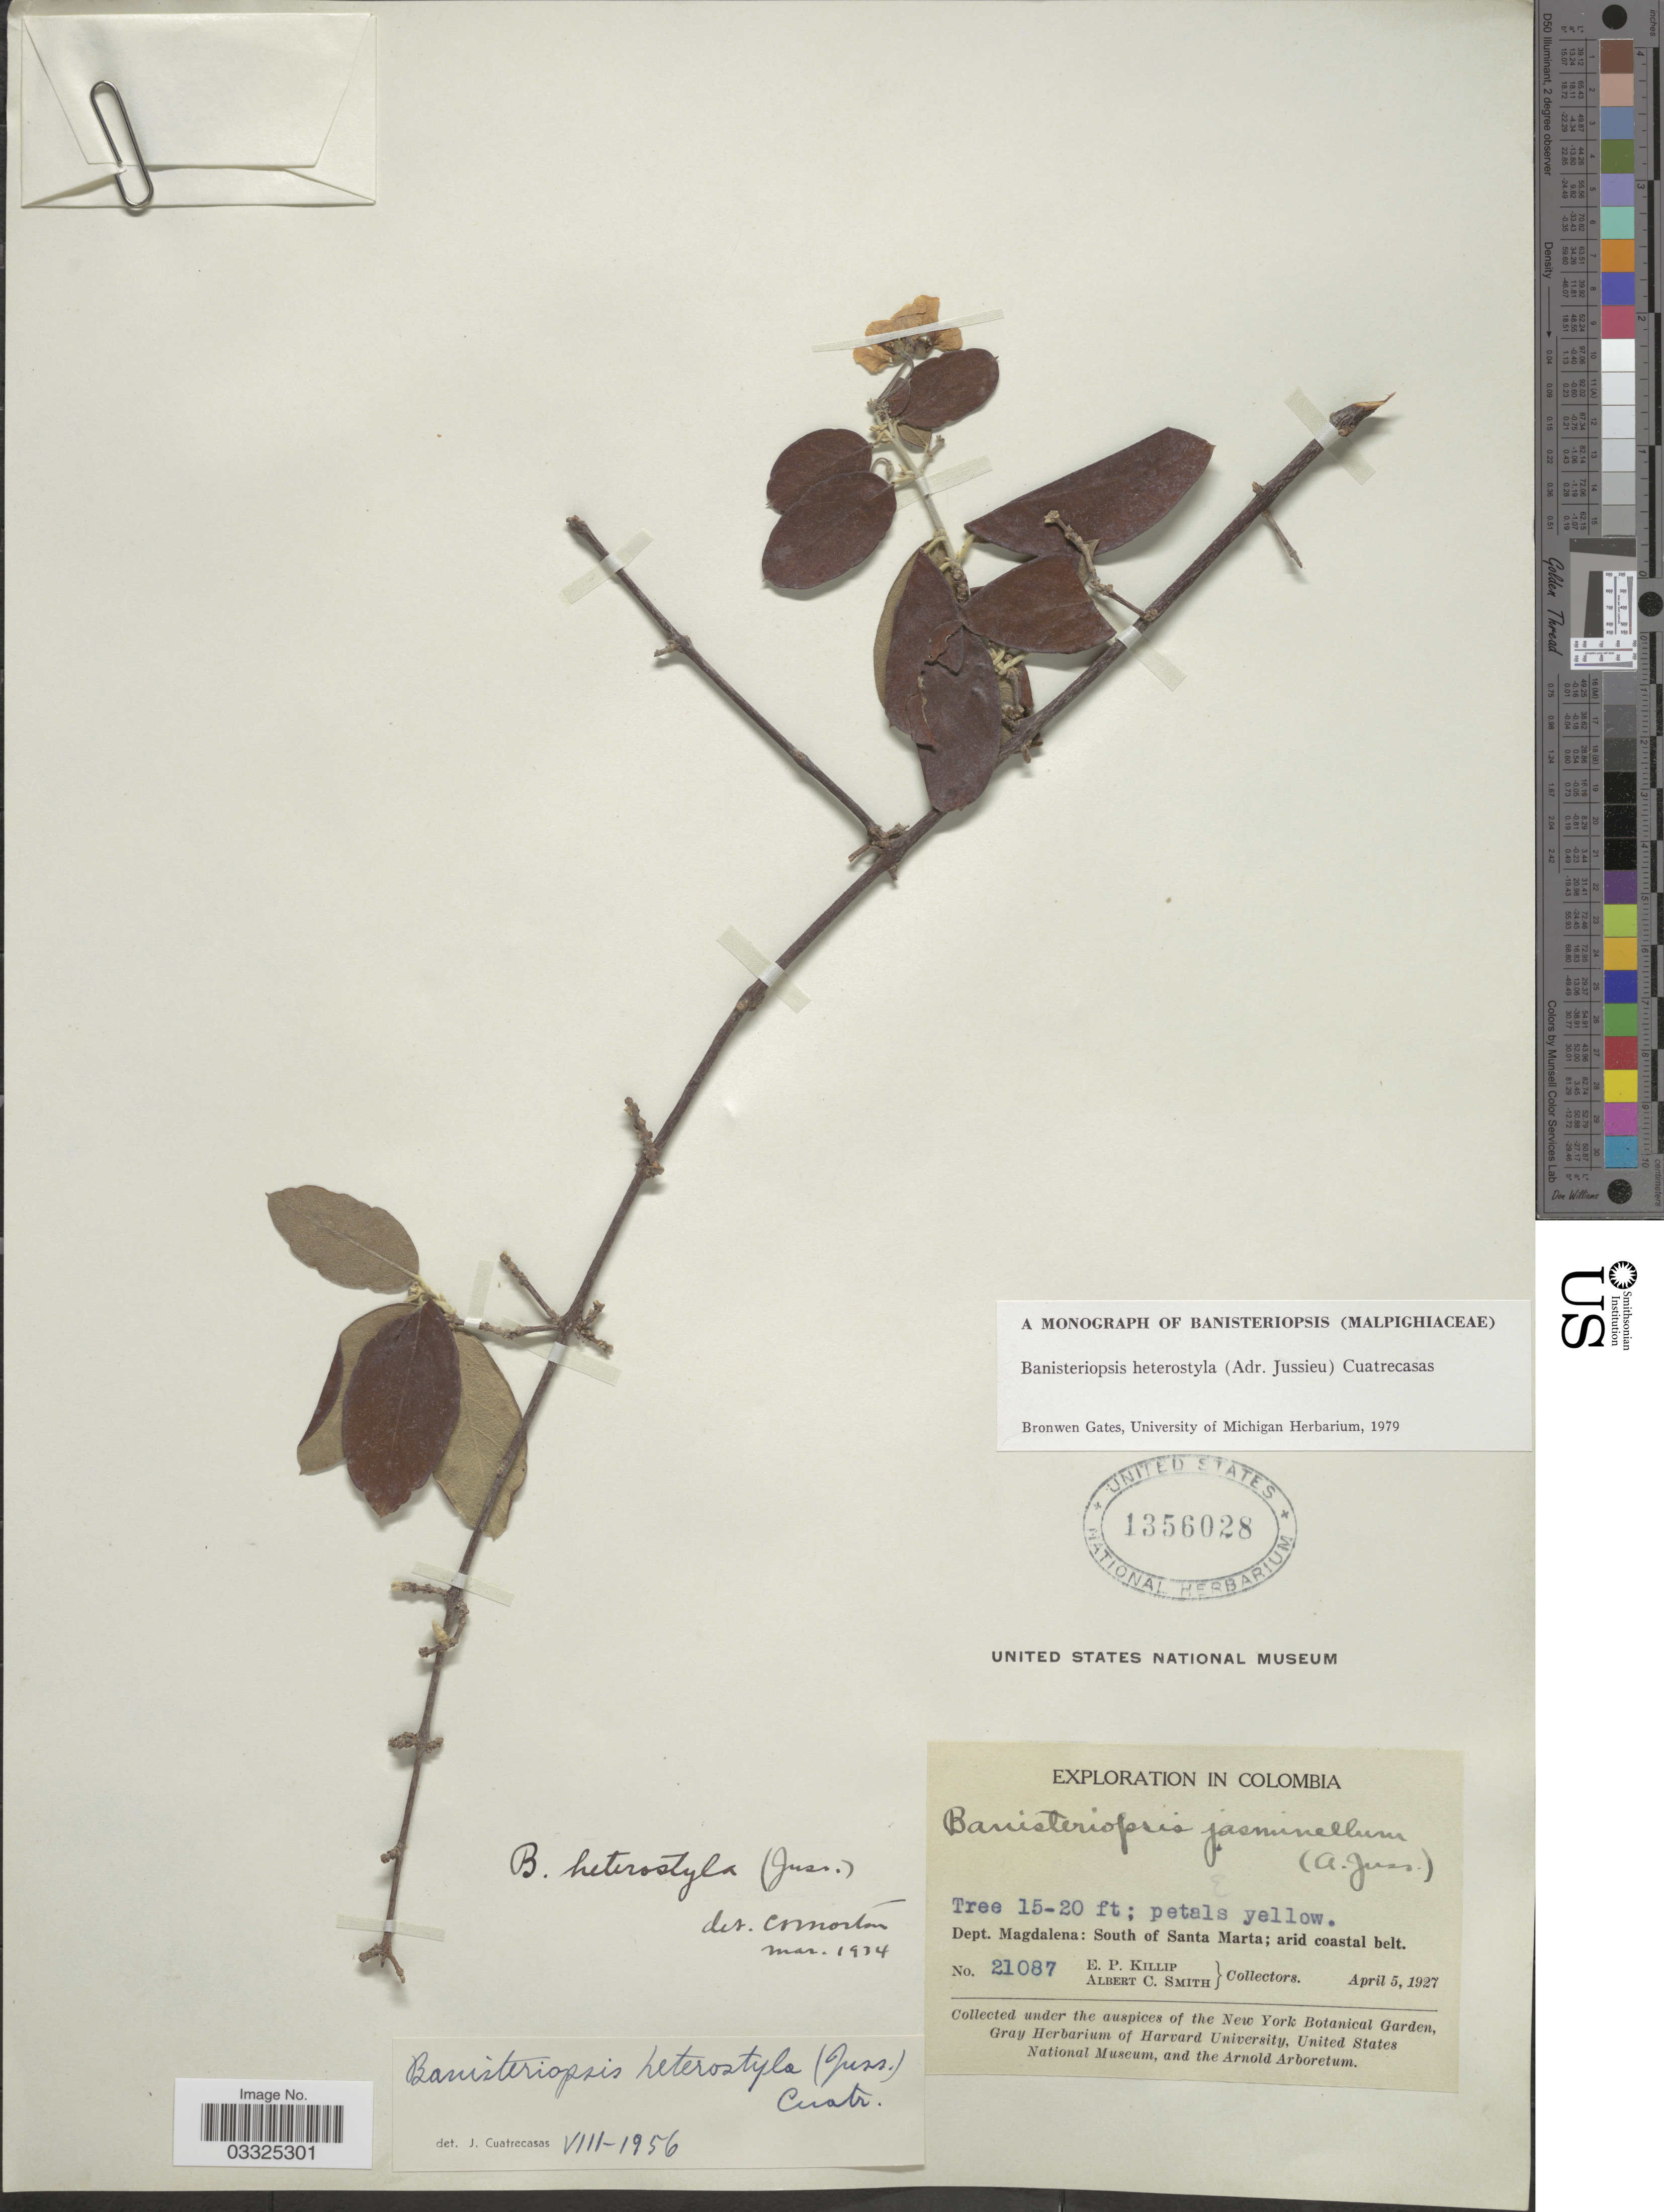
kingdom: Plantae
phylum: Tracheophyta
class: Magnoliopsida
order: Malpighiales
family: Malpighiaceae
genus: Banisteriopsis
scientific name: Banisteriopsis heterostyla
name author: (A. Juss.) Cuatrec.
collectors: E. P. Killip & A. C. Smith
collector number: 21087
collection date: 1927-04-05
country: Colombia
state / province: Magdalena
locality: Dept. Magdalena: South of Santa Marta.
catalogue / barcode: US 1356028